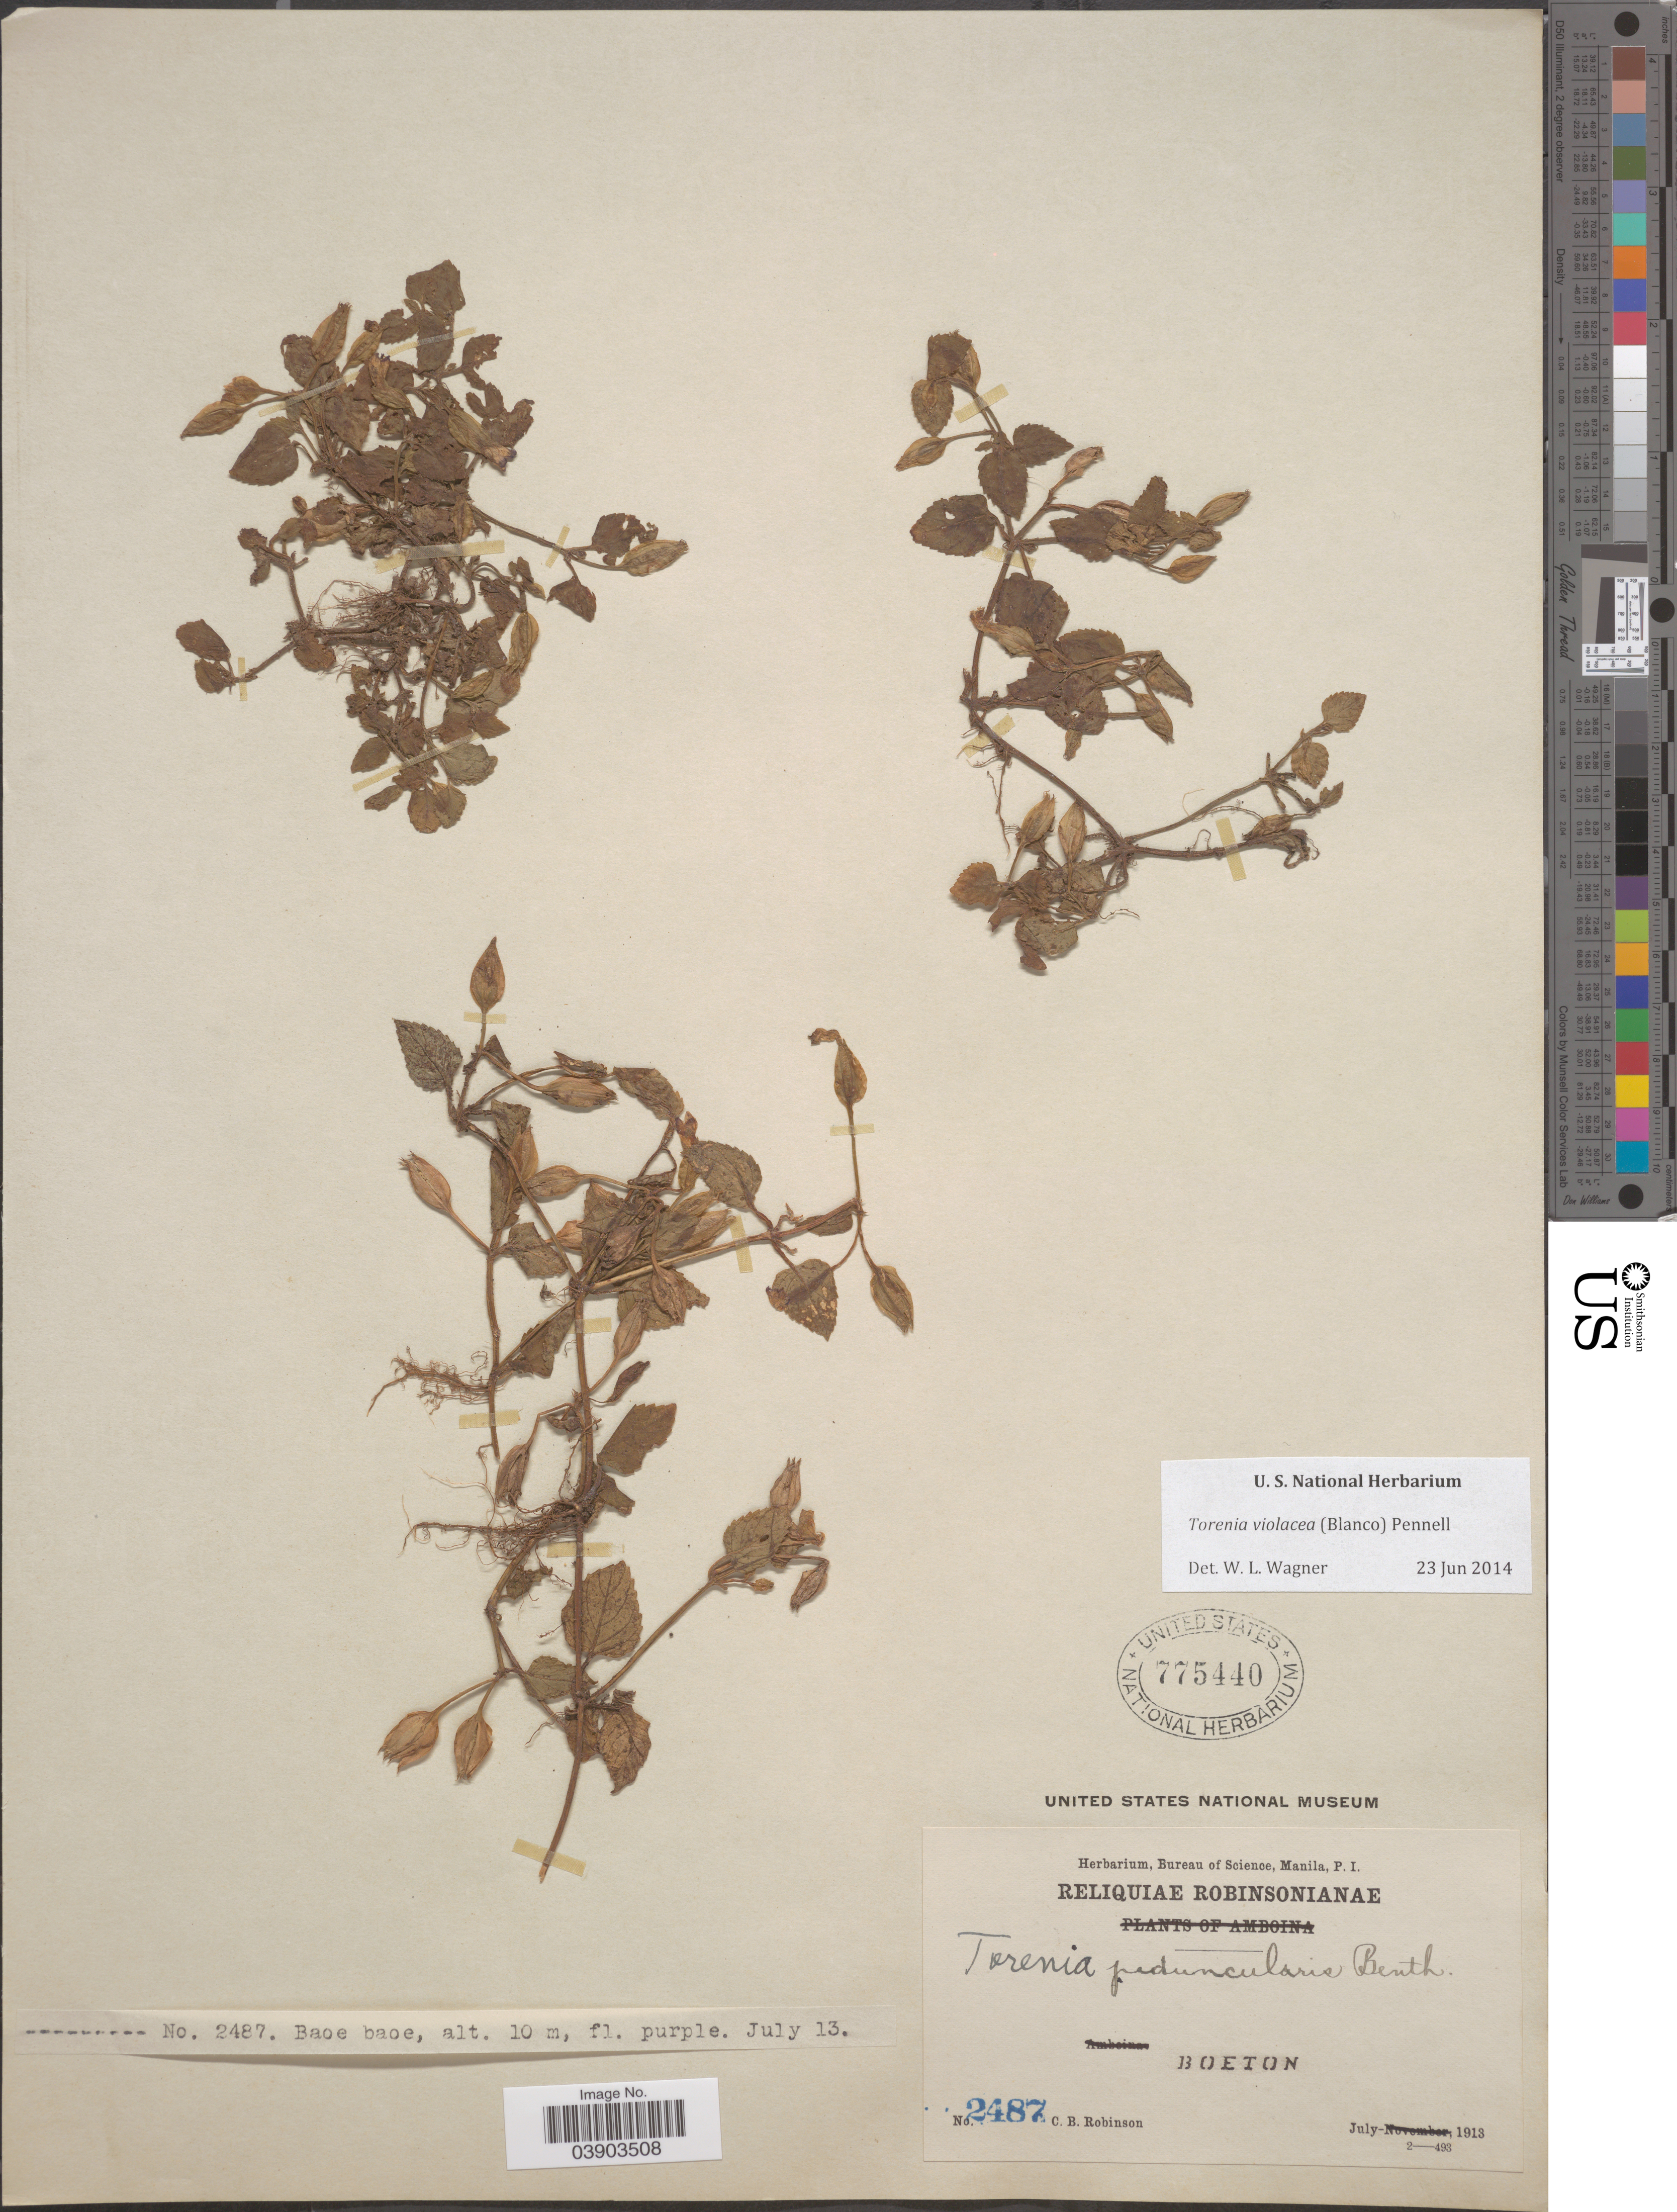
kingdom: Plantae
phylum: Tracheophyta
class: Magnoliopsida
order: Lamiales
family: Linderniaceae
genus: Torenia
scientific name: Torenia violacea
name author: (Azaola ex Blanco) Pennell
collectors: C. Robinson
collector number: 2487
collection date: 1913-07-13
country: Indonesia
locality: Boeton. Baoe baoe.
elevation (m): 10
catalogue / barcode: US 775440